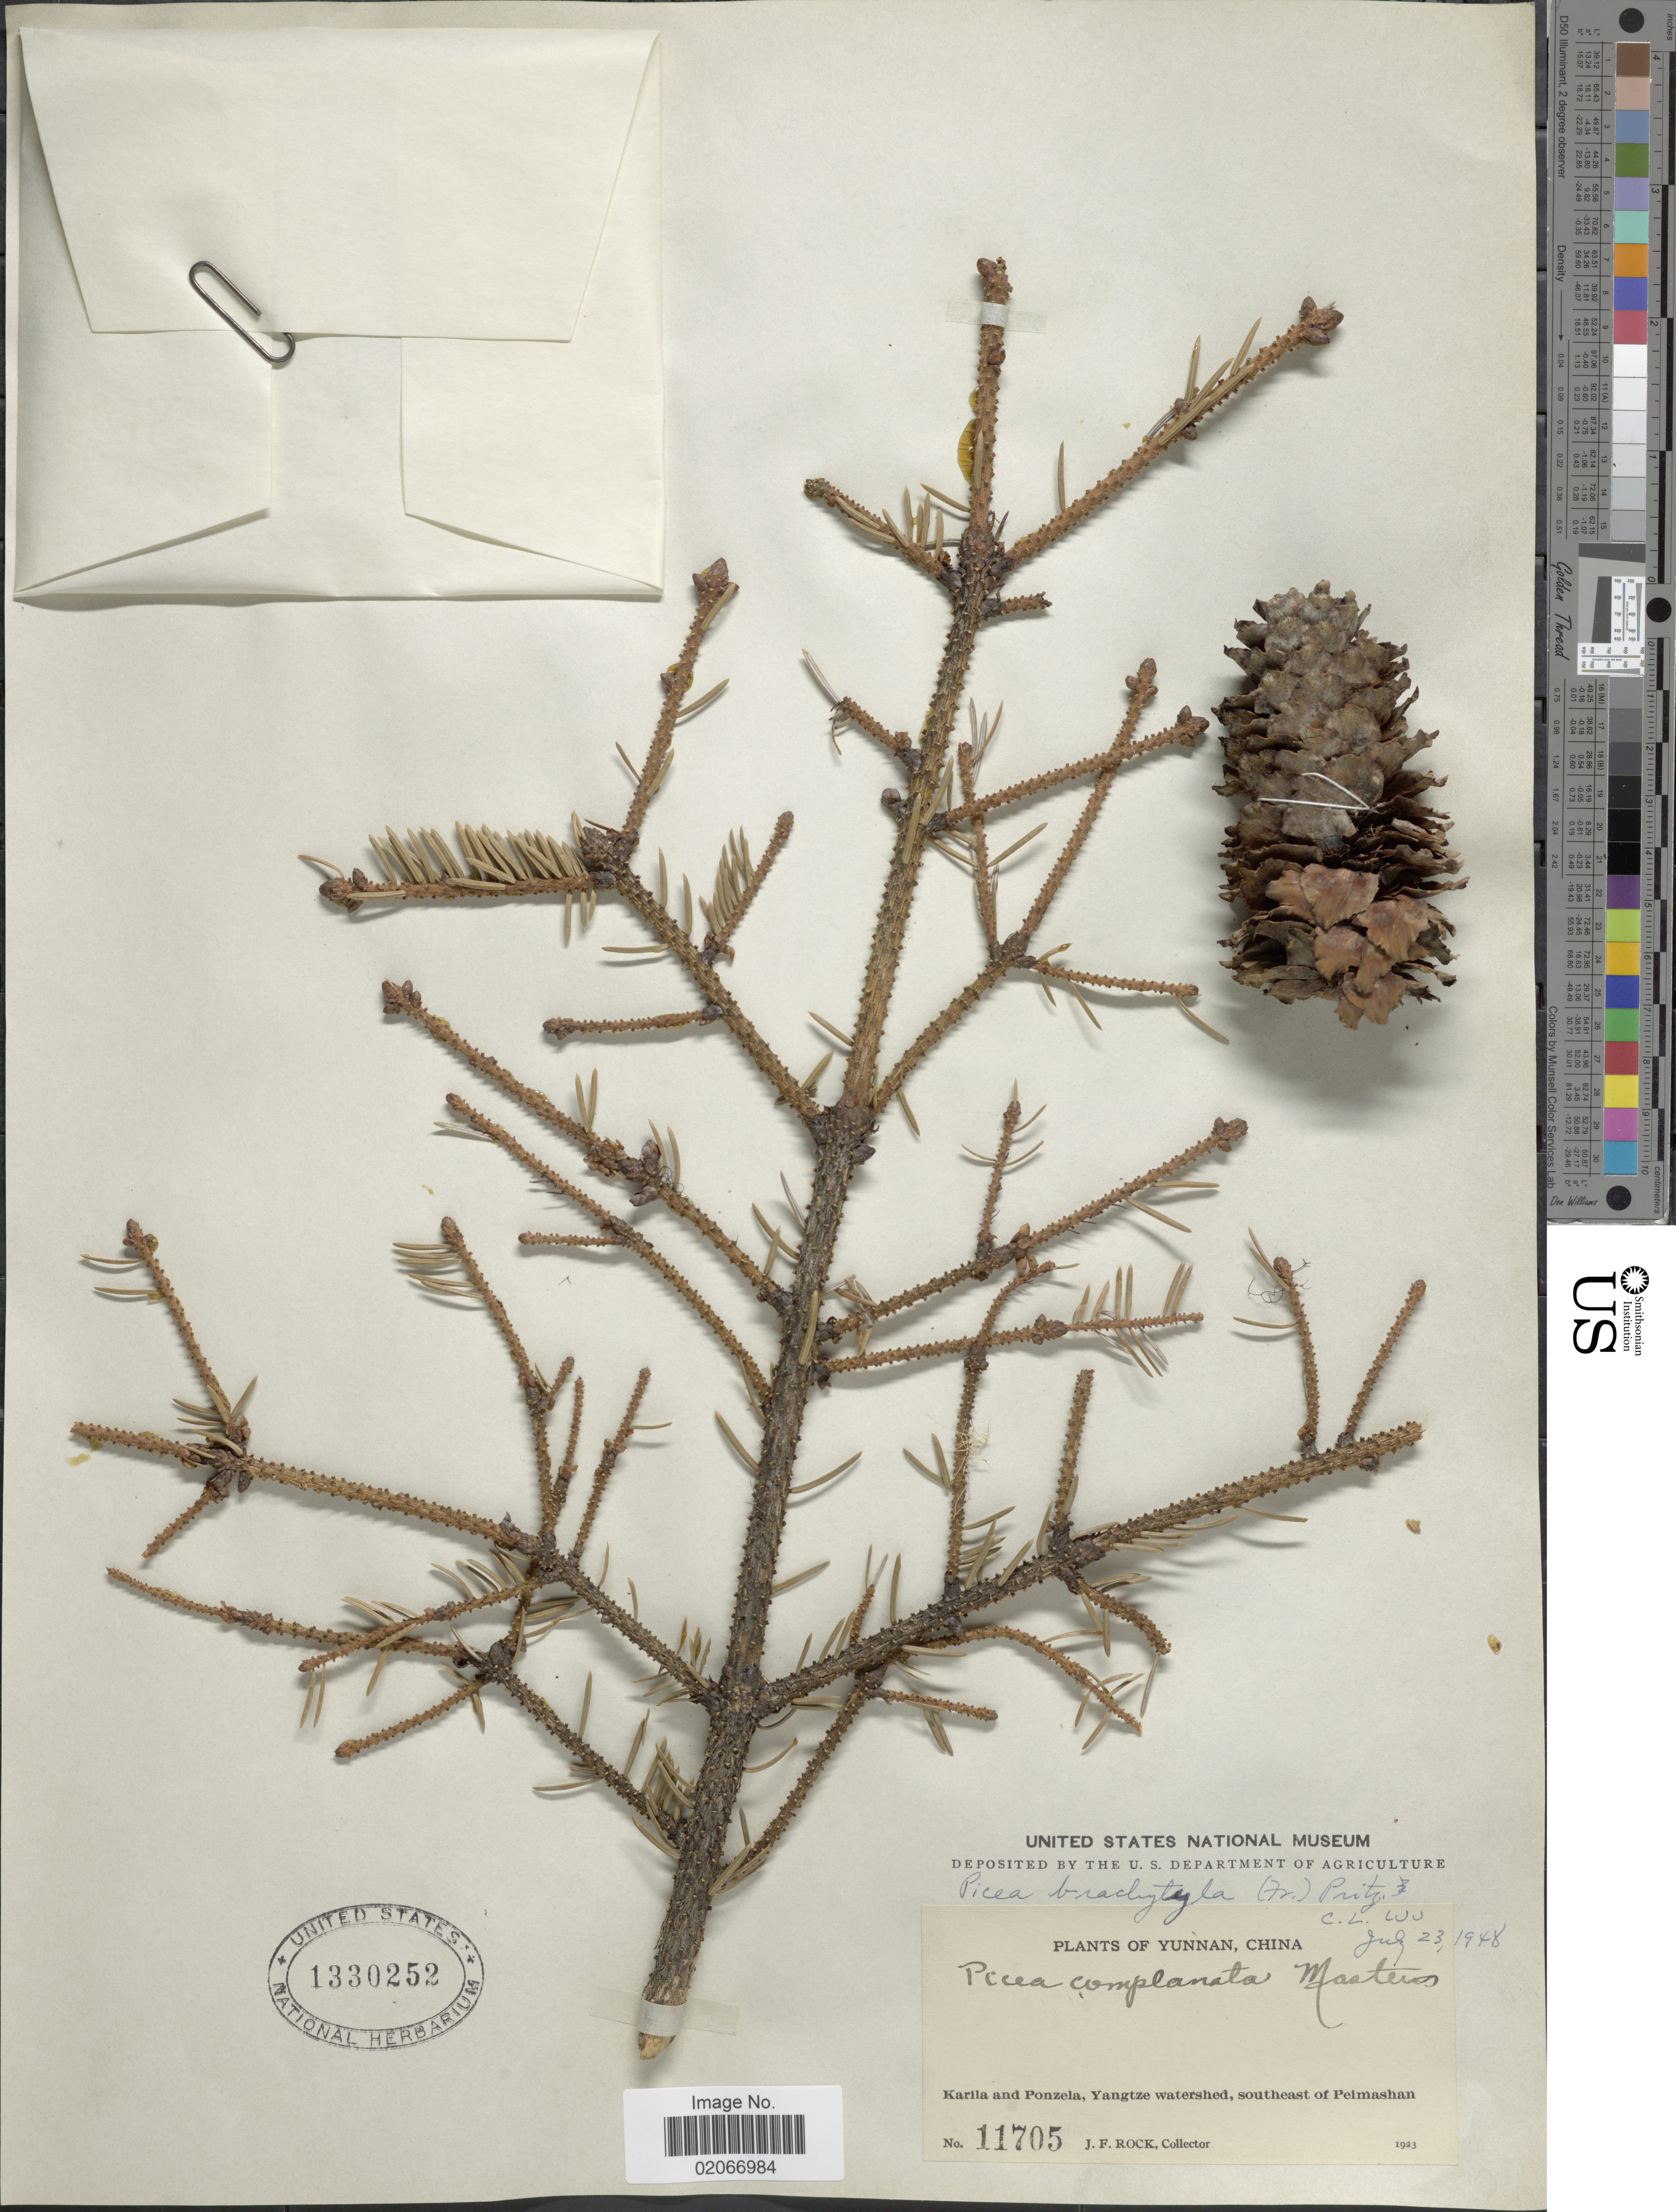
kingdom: Plantae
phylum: Tracheophyta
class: Pinopsida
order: Pinales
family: Pinaceae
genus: Picea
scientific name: Picea brachytyla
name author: (Franch.) E. Pritz.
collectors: J. Rock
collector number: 11705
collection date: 1948-07-23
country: China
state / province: Yunnan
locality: Karila and Ponzela, Yangtze watershed, southeast of Peimashan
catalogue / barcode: US 1330252